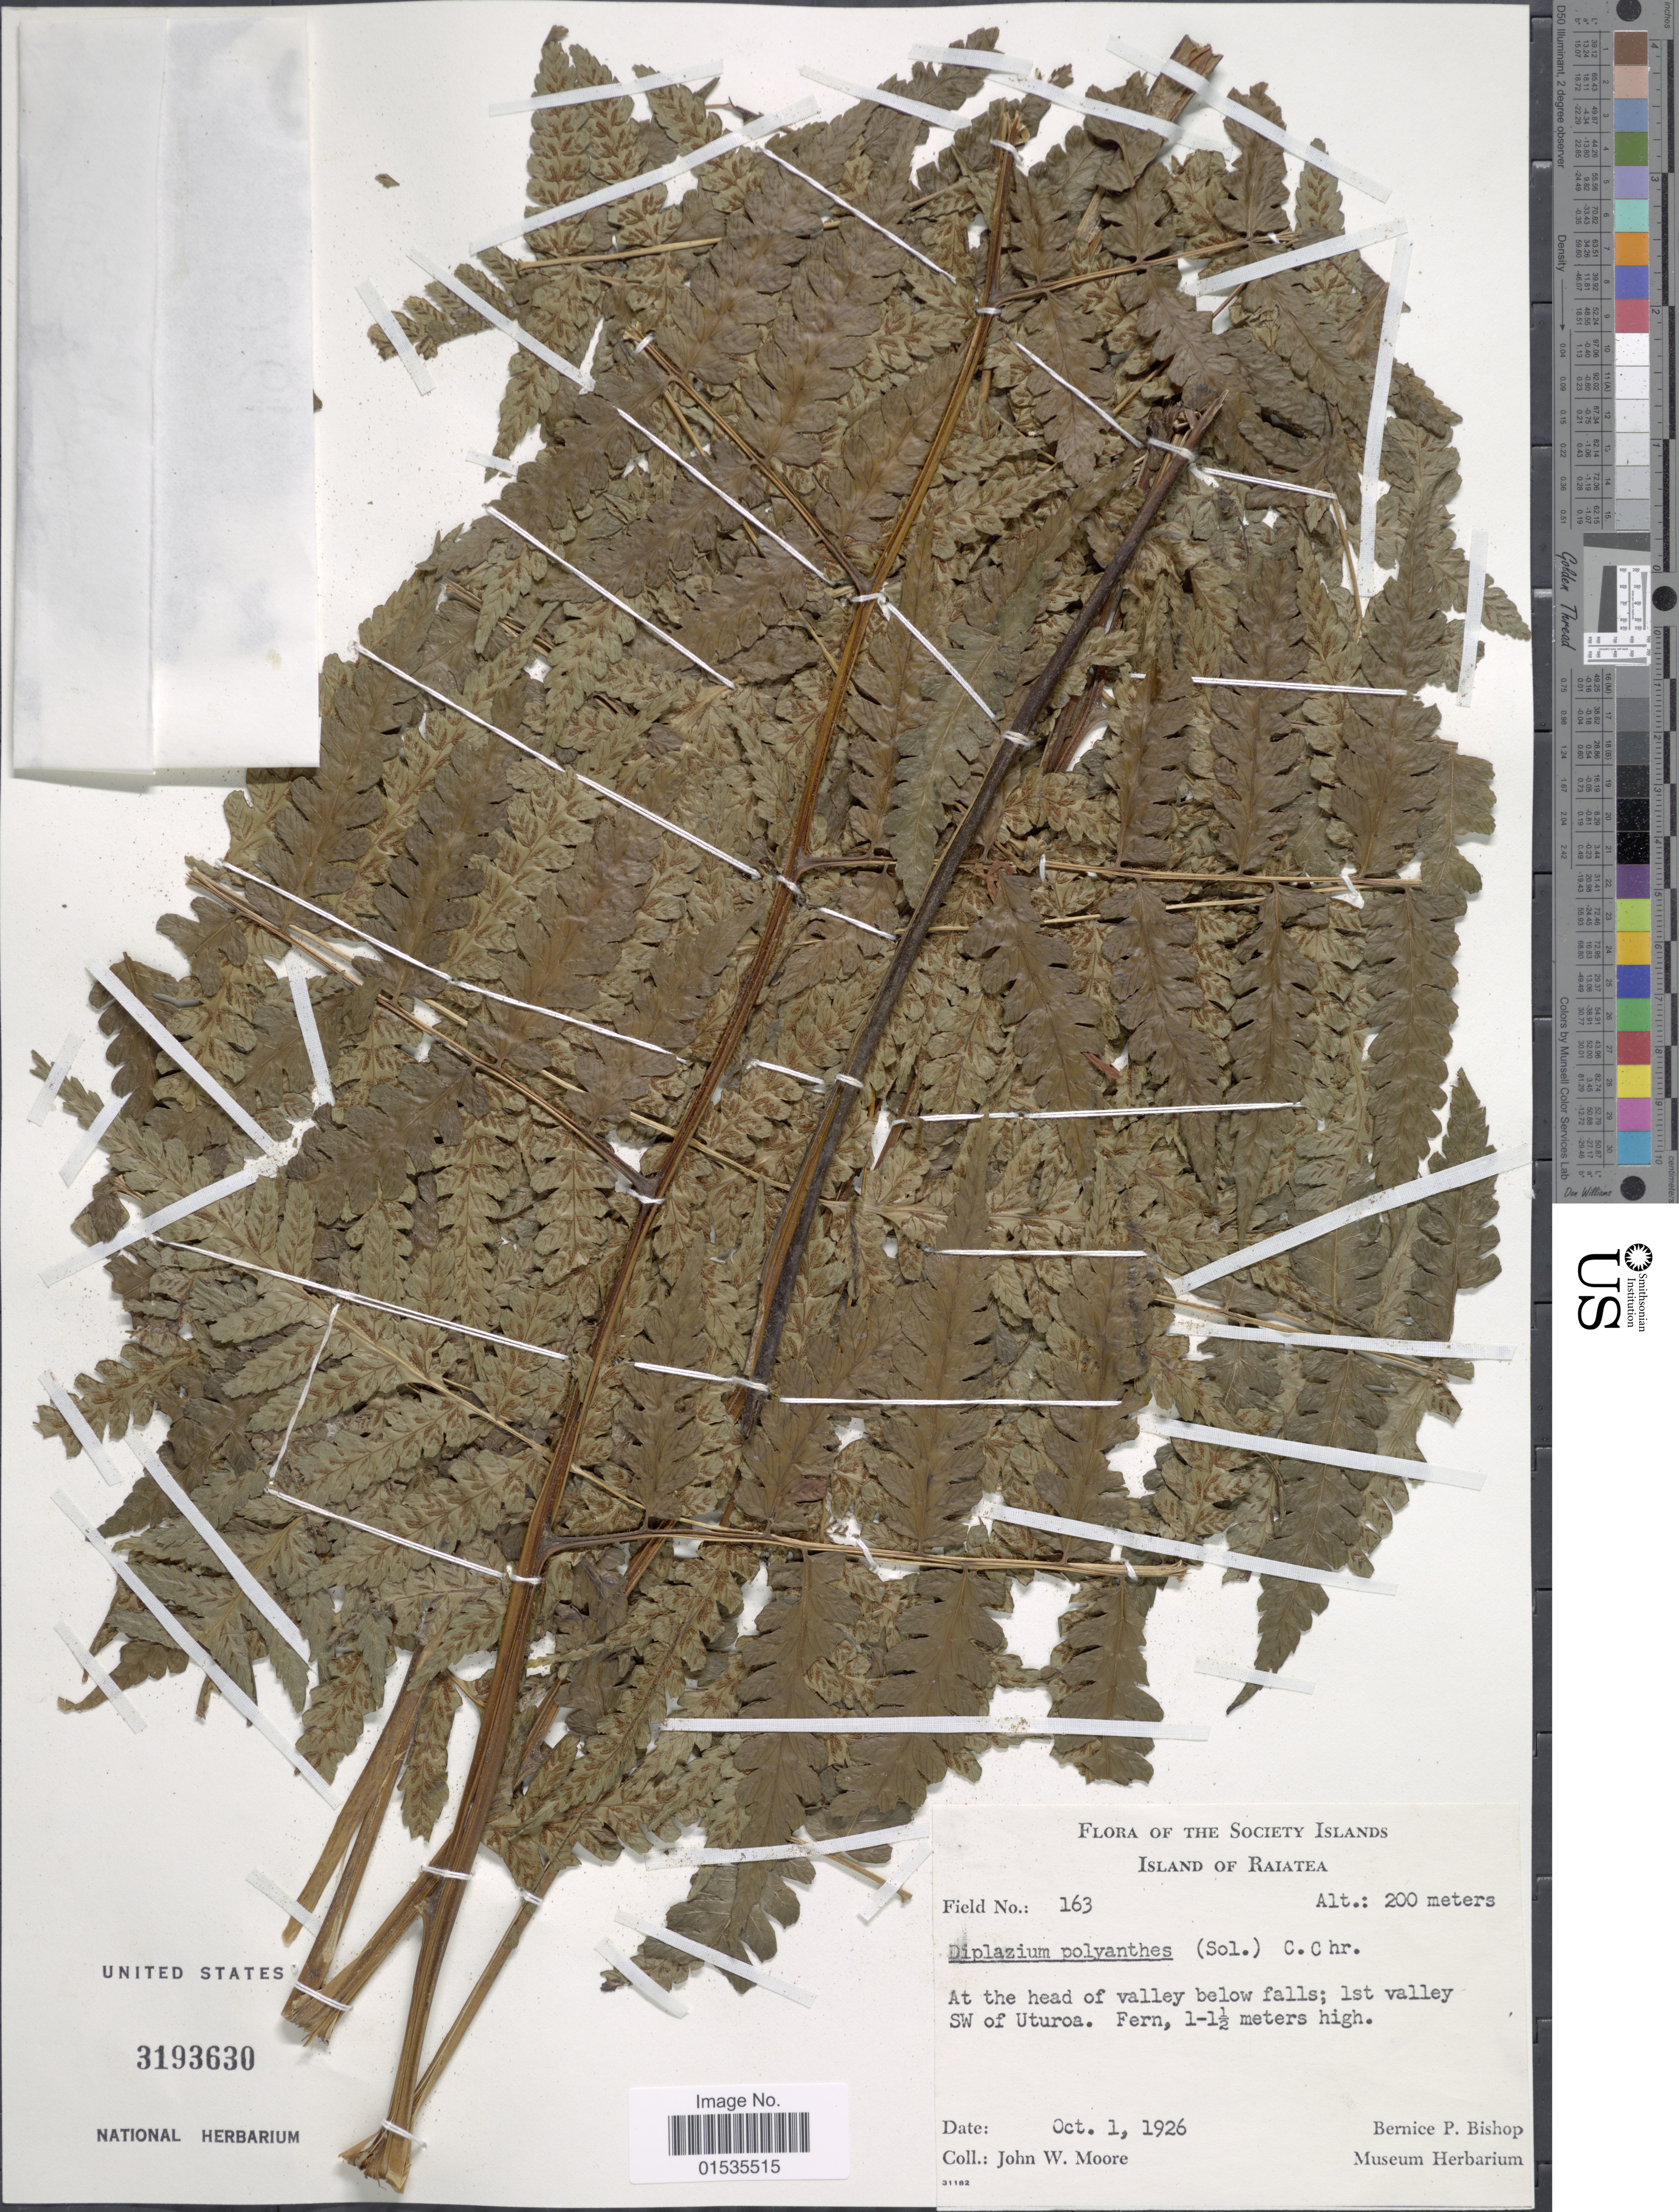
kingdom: Plantae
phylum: Tracheophyta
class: Polypodiopsida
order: Polypodiales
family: Athyriaceae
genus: Diplazium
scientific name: Diplazium polyanthes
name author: (Sol.) C. Chr.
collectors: J. Moore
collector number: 163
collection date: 1926-10-01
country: French Polynesia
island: Raiatea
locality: The Society Islands, Raiatea, At the head of Valley below falls; 1 st Valley SW of Uturoa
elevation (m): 200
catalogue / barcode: US 3193630